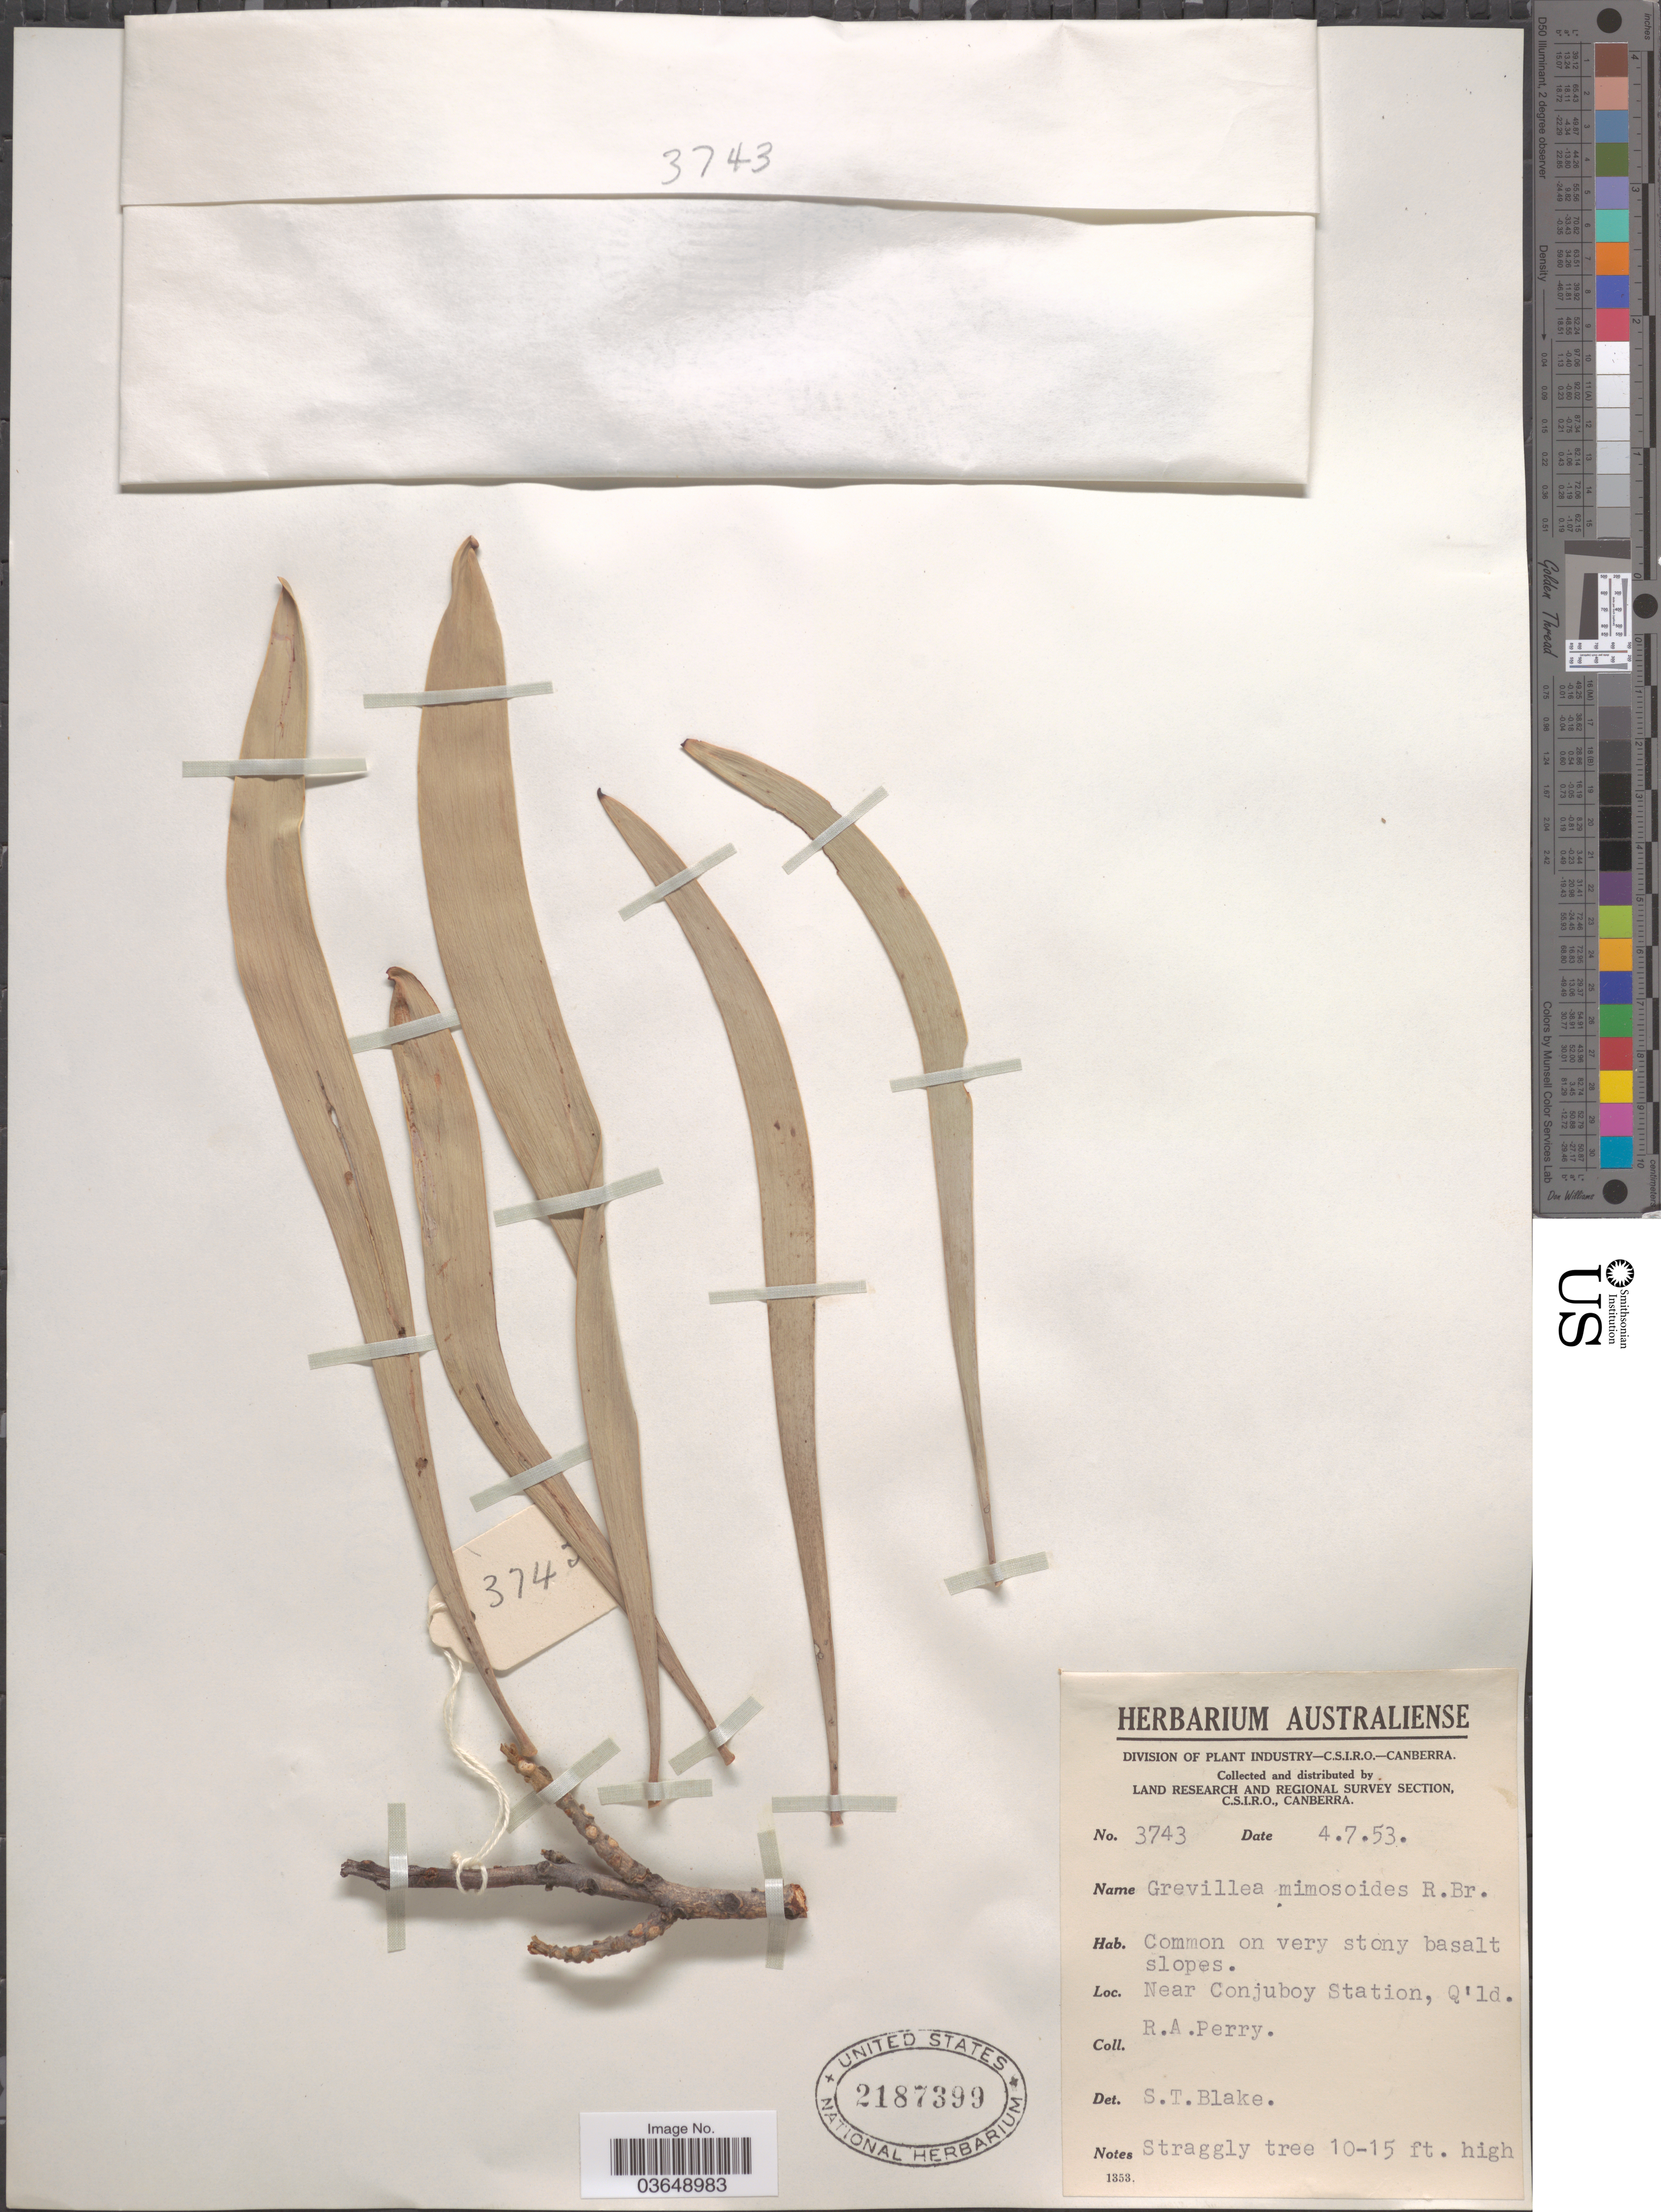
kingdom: Plantae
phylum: Tracheophyta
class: Magnoliopsida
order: Proteales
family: Proteaceae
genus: Grevillea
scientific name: Grevillea mimosoides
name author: R. Br.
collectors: Perry, R. A.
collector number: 3743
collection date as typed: Transcribed d/m/y: 4/7/53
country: Australia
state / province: Queensland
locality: Near Conjuboy Station.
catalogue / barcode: US 2187399